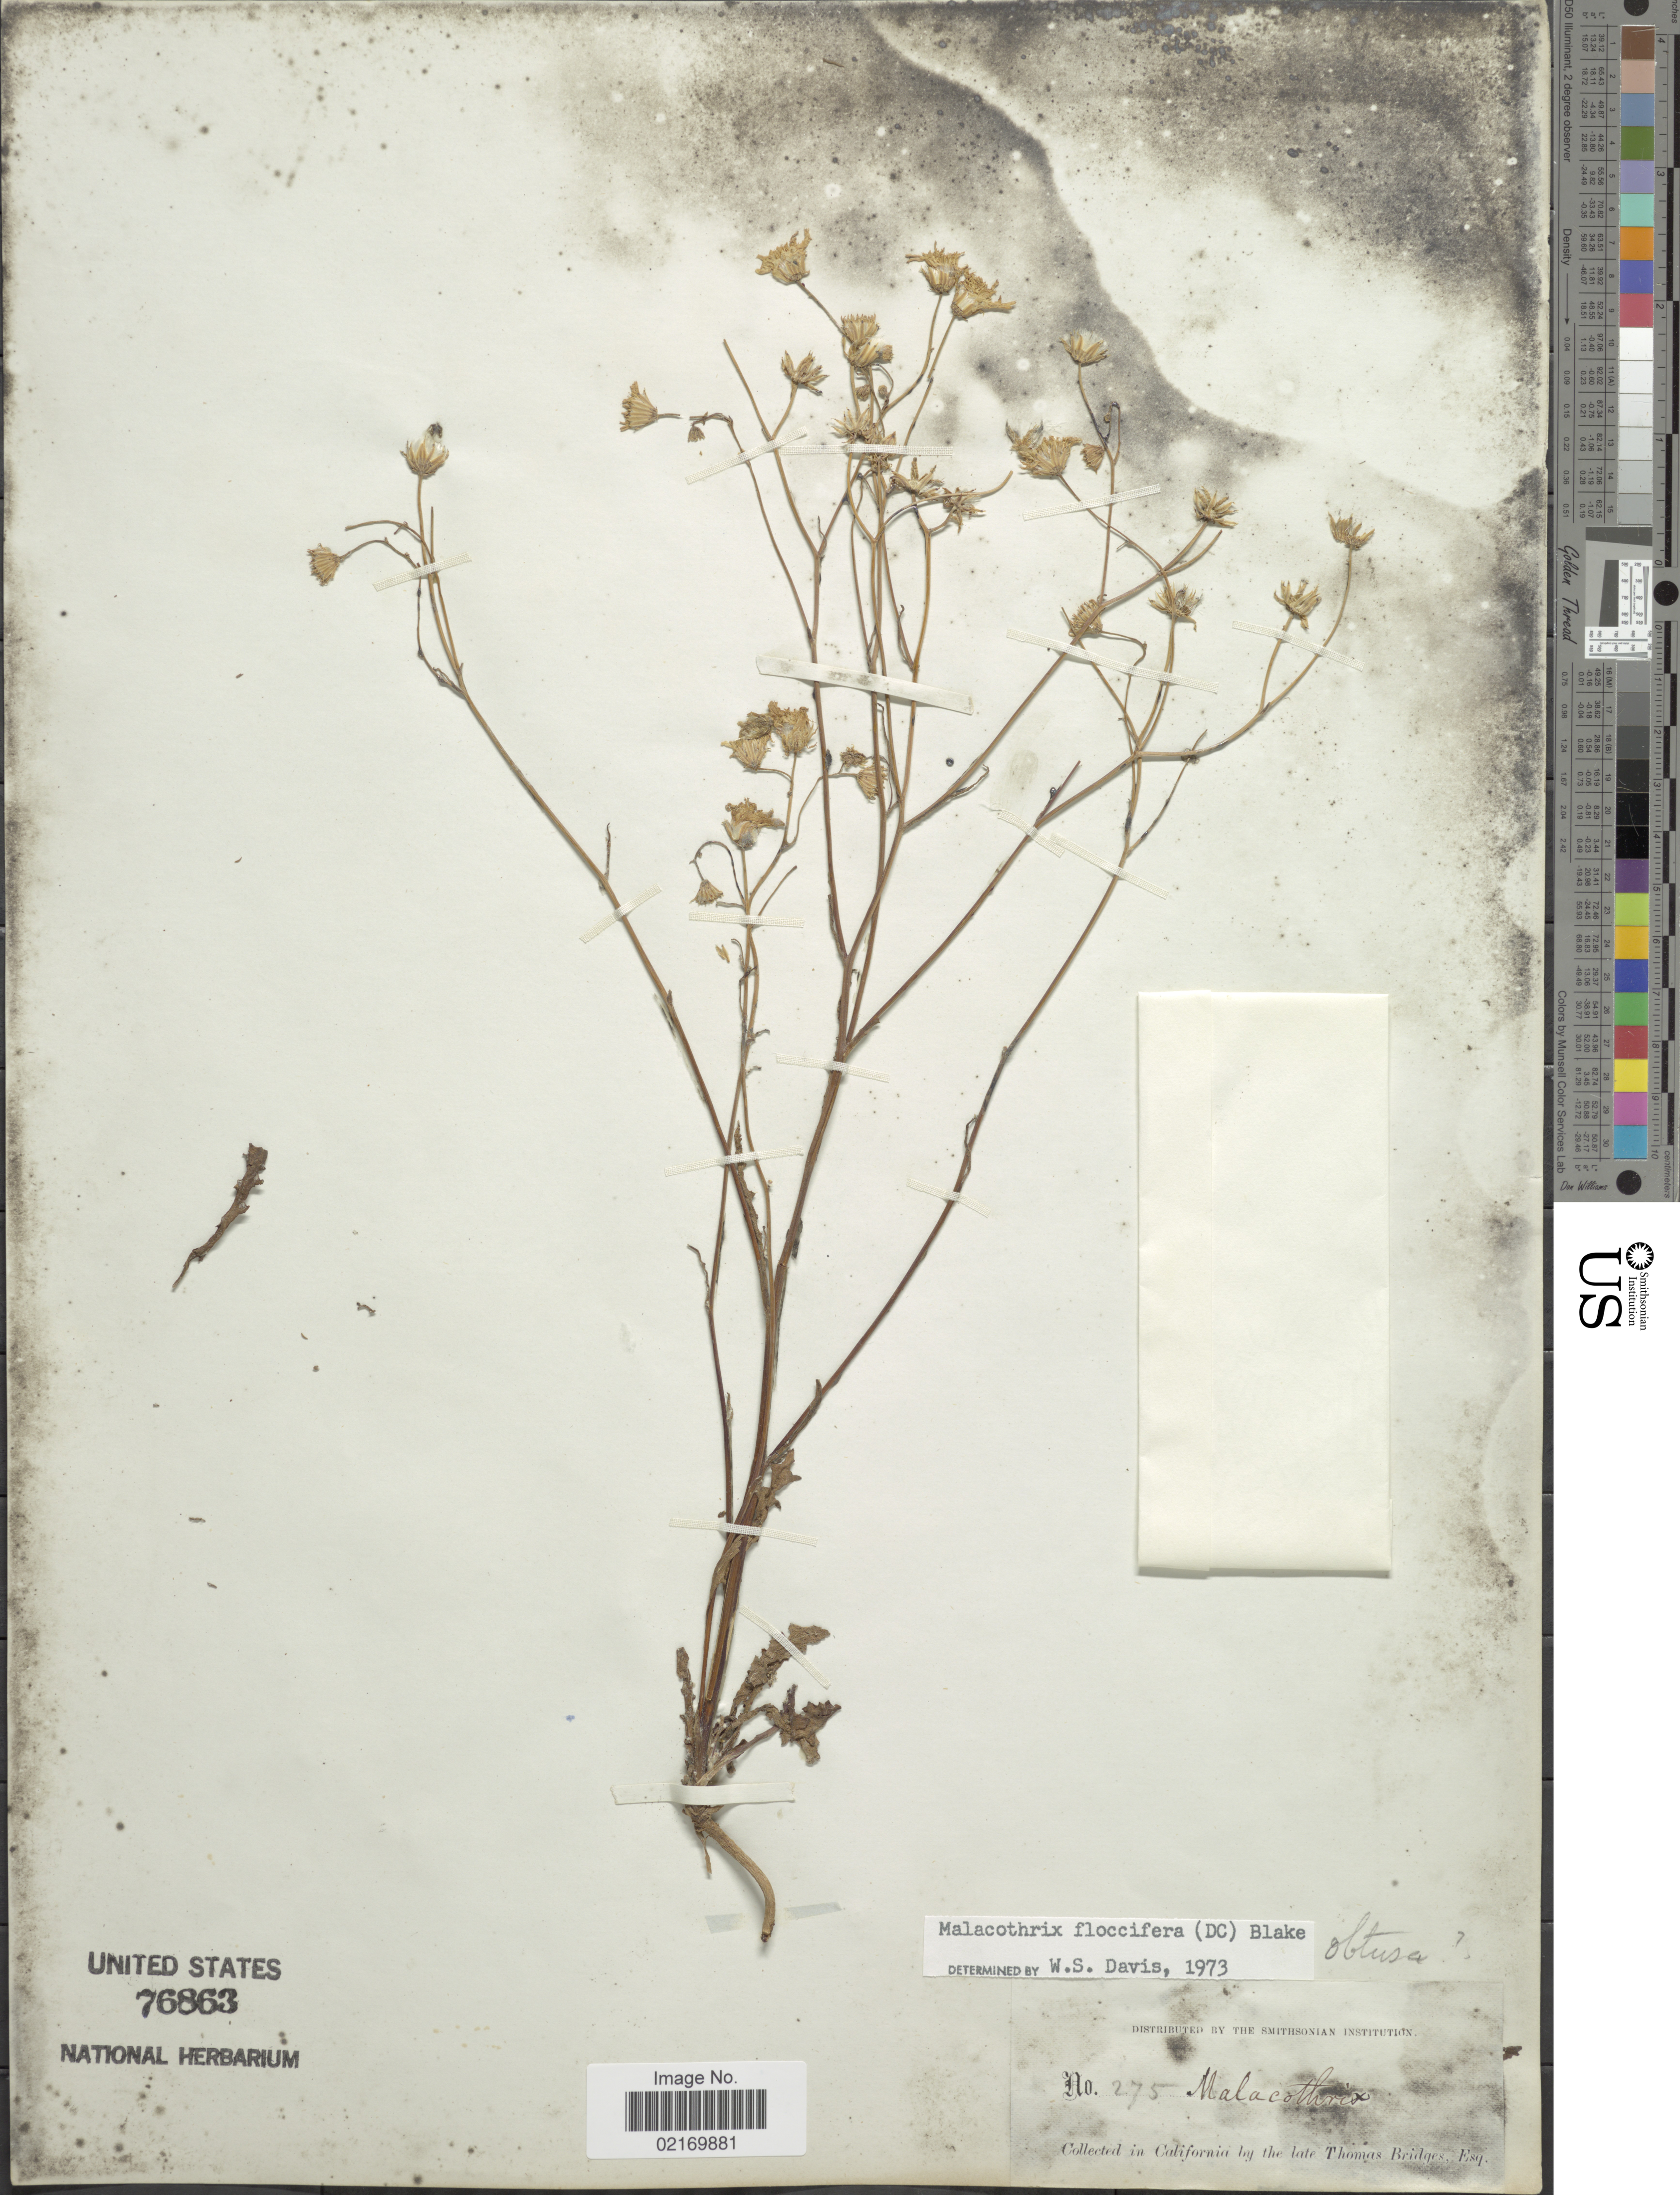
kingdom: Plantae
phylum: Tracheophyta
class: Magnoliopsida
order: Asterales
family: Asteraceae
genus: Malacothrix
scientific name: Malacothrix floccifera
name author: (DC.) S.F. Blake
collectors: T. Bridges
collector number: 275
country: United States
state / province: California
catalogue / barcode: US 76863